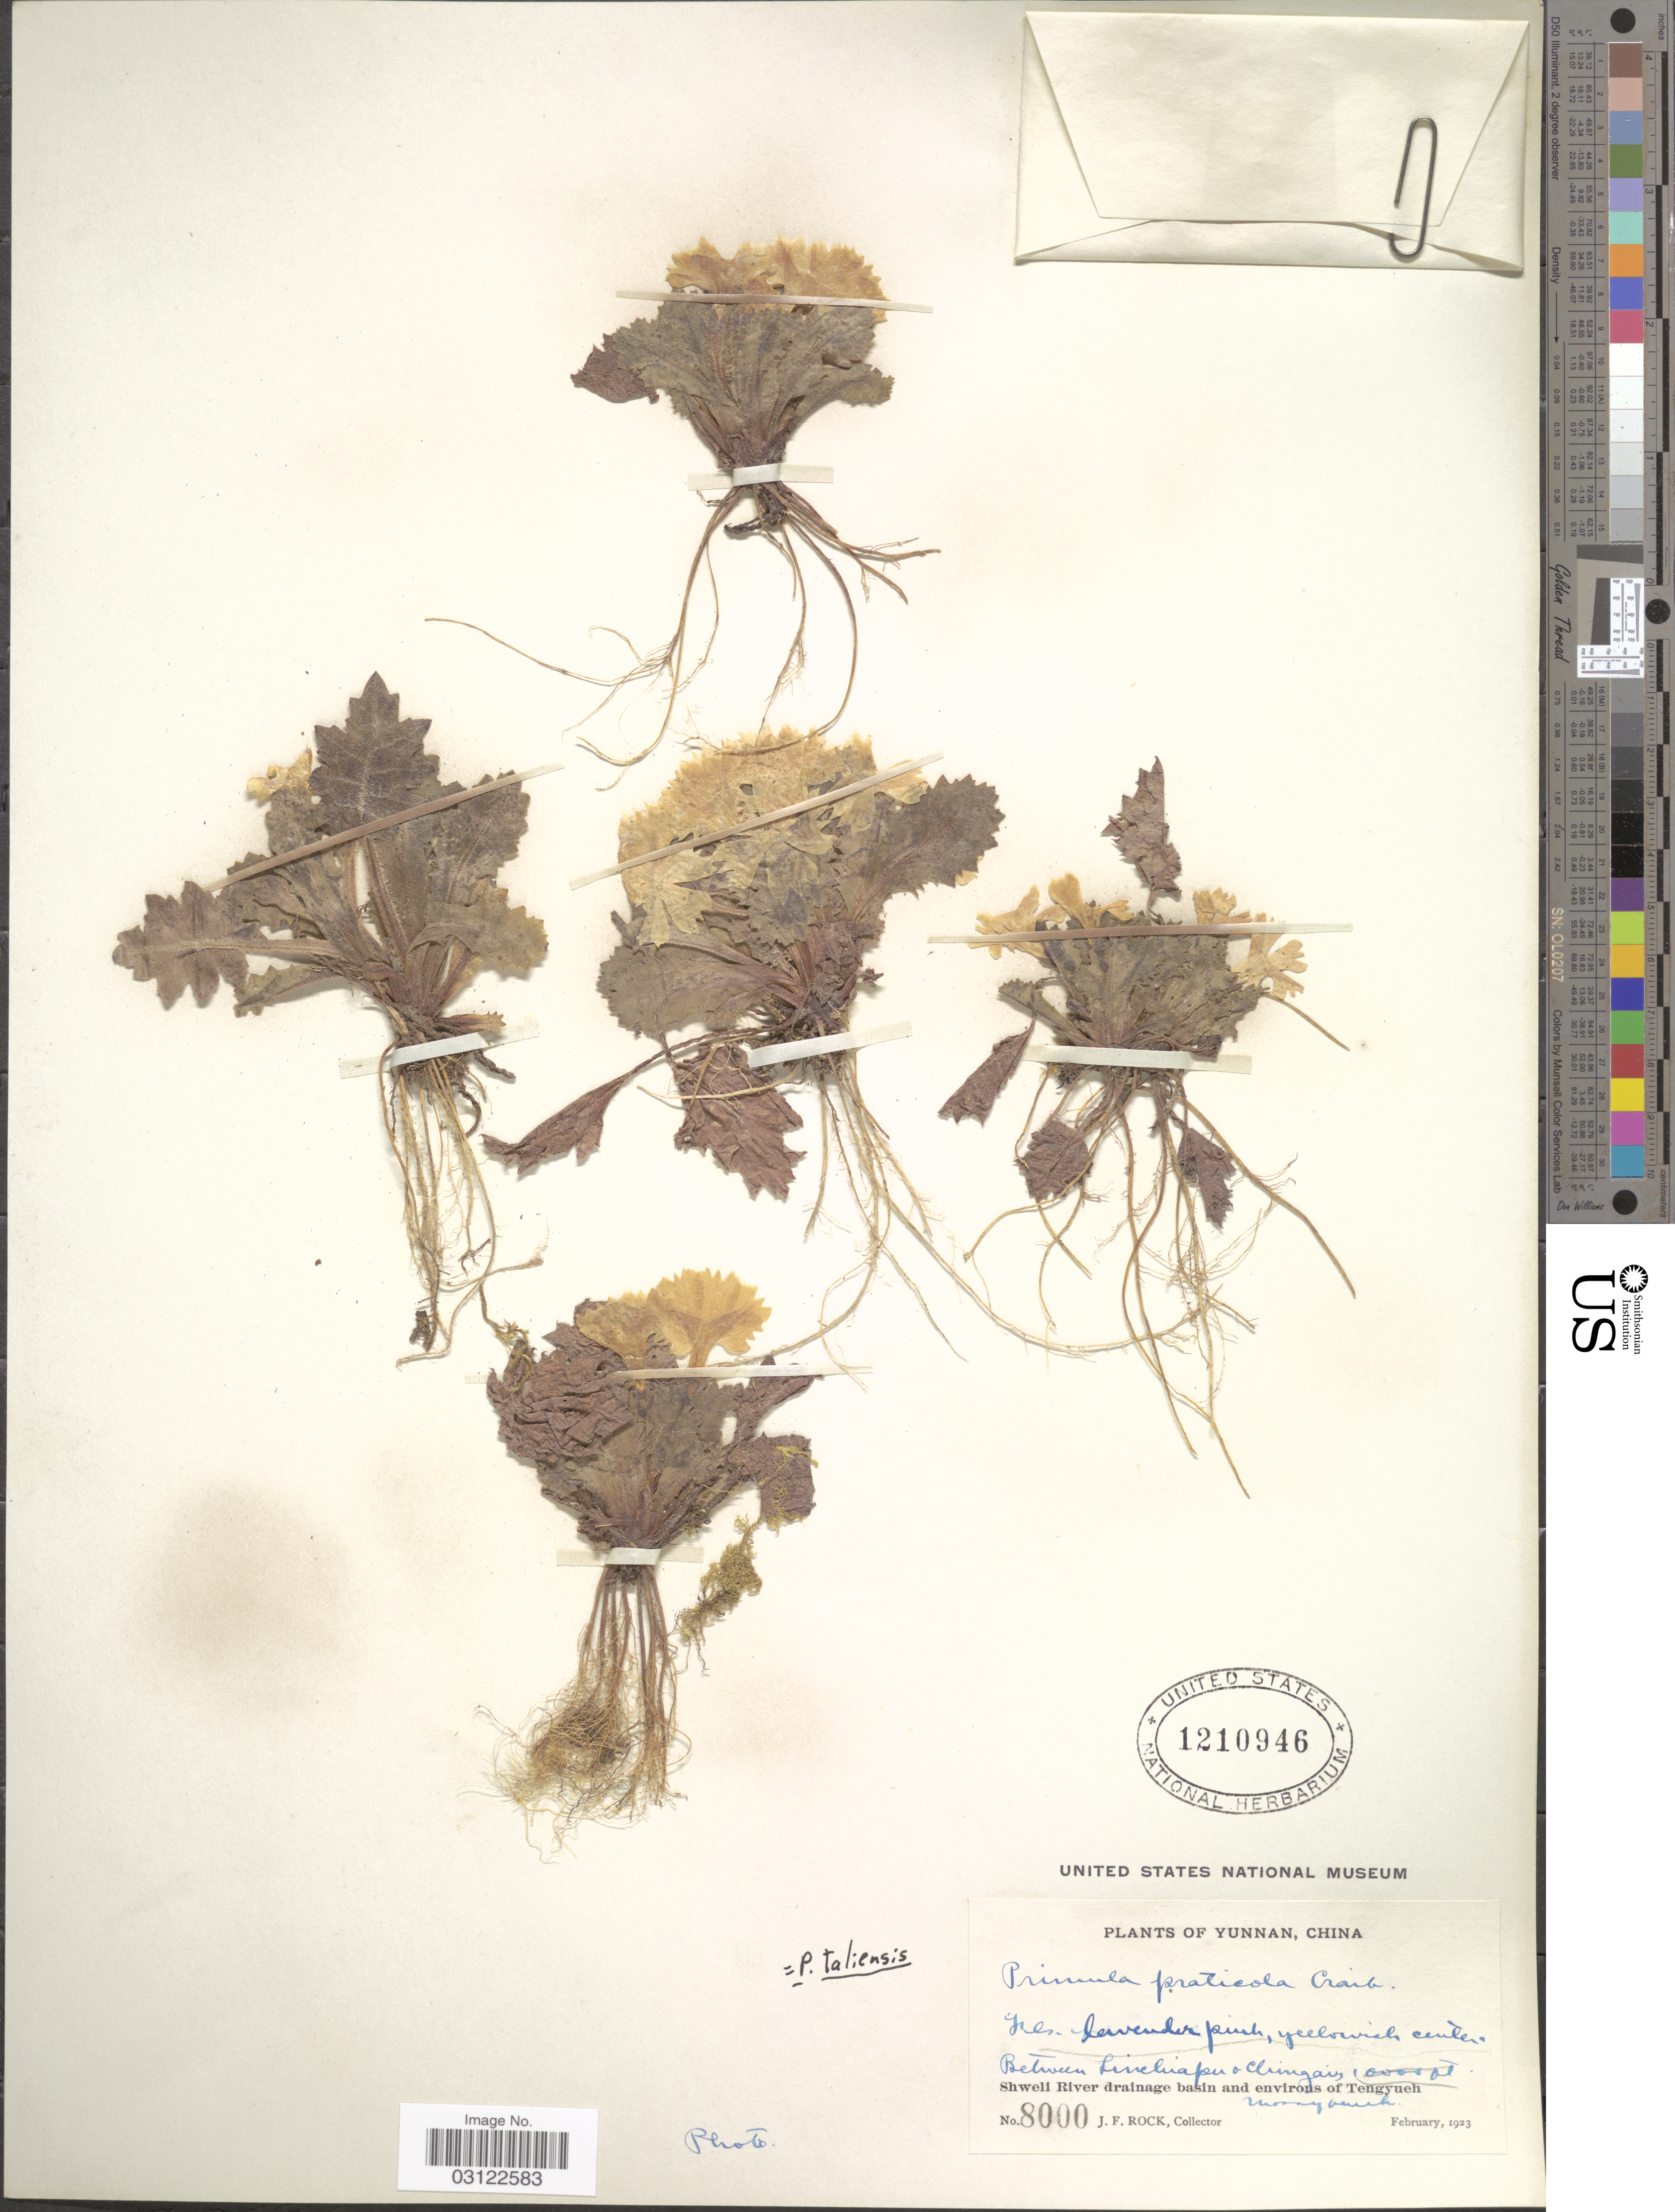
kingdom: Plantae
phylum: Tracheophyta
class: Magnoliopsida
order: Ericales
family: Primulaceae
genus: Primula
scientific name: Primula taliensis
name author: Forrest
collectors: J. Rock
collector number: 8000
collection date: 1923-02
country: China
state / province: Yunnan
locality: Between Linchiapu & Chingai. Shweli River drainage basin and environs of Tengyueh.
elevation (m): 3048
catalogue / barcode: US 1210946